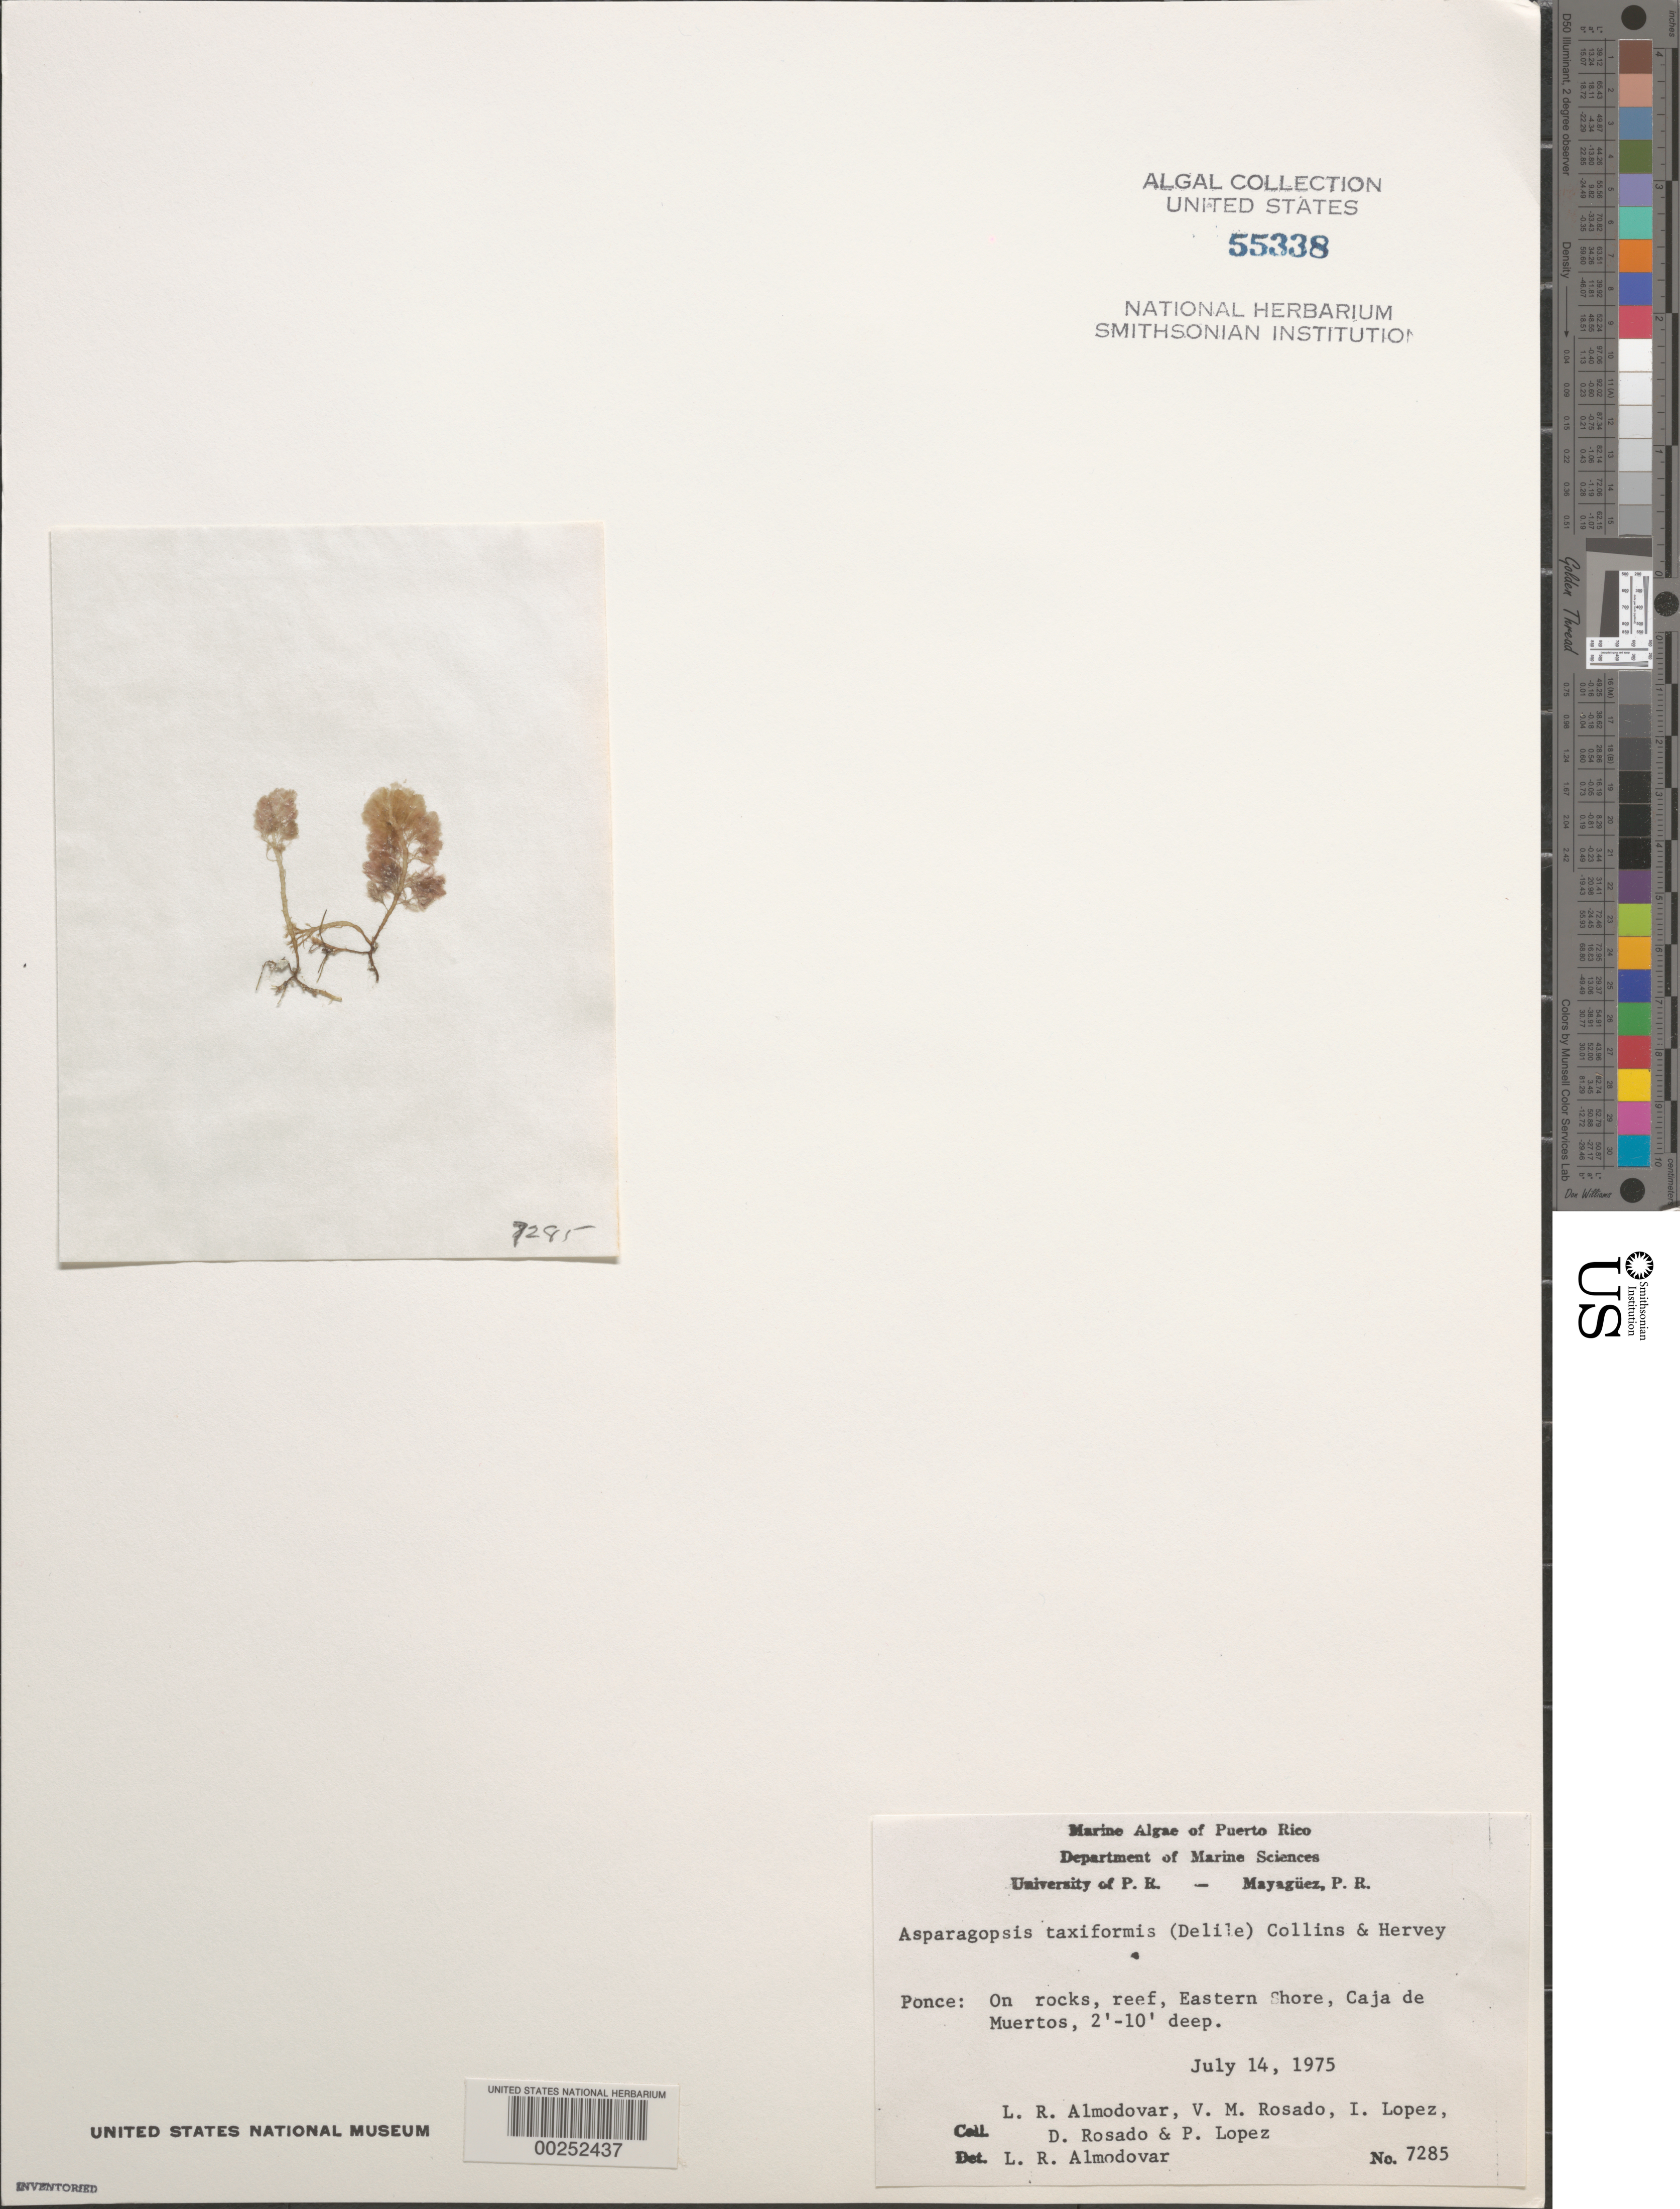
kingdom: Plantae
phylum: Rhodophyta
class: Florideophyceae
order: Bonnemaisoniales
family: Bonnemaisoniaceae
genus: Asparagopsis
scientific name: Asparagopsis taxiformis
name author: (Delile) Trevis.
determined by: Almodovar, L. R.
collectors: L. Almodovar, V. Rosado, I. Lopéz, D. Rosado & P. Lopez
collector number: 7285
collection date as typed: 14 Jul 1975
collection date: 1975-07-14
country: Puerto Rico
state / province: Ponce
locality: Eastern shore, caja de muertos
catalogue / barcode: US 55338